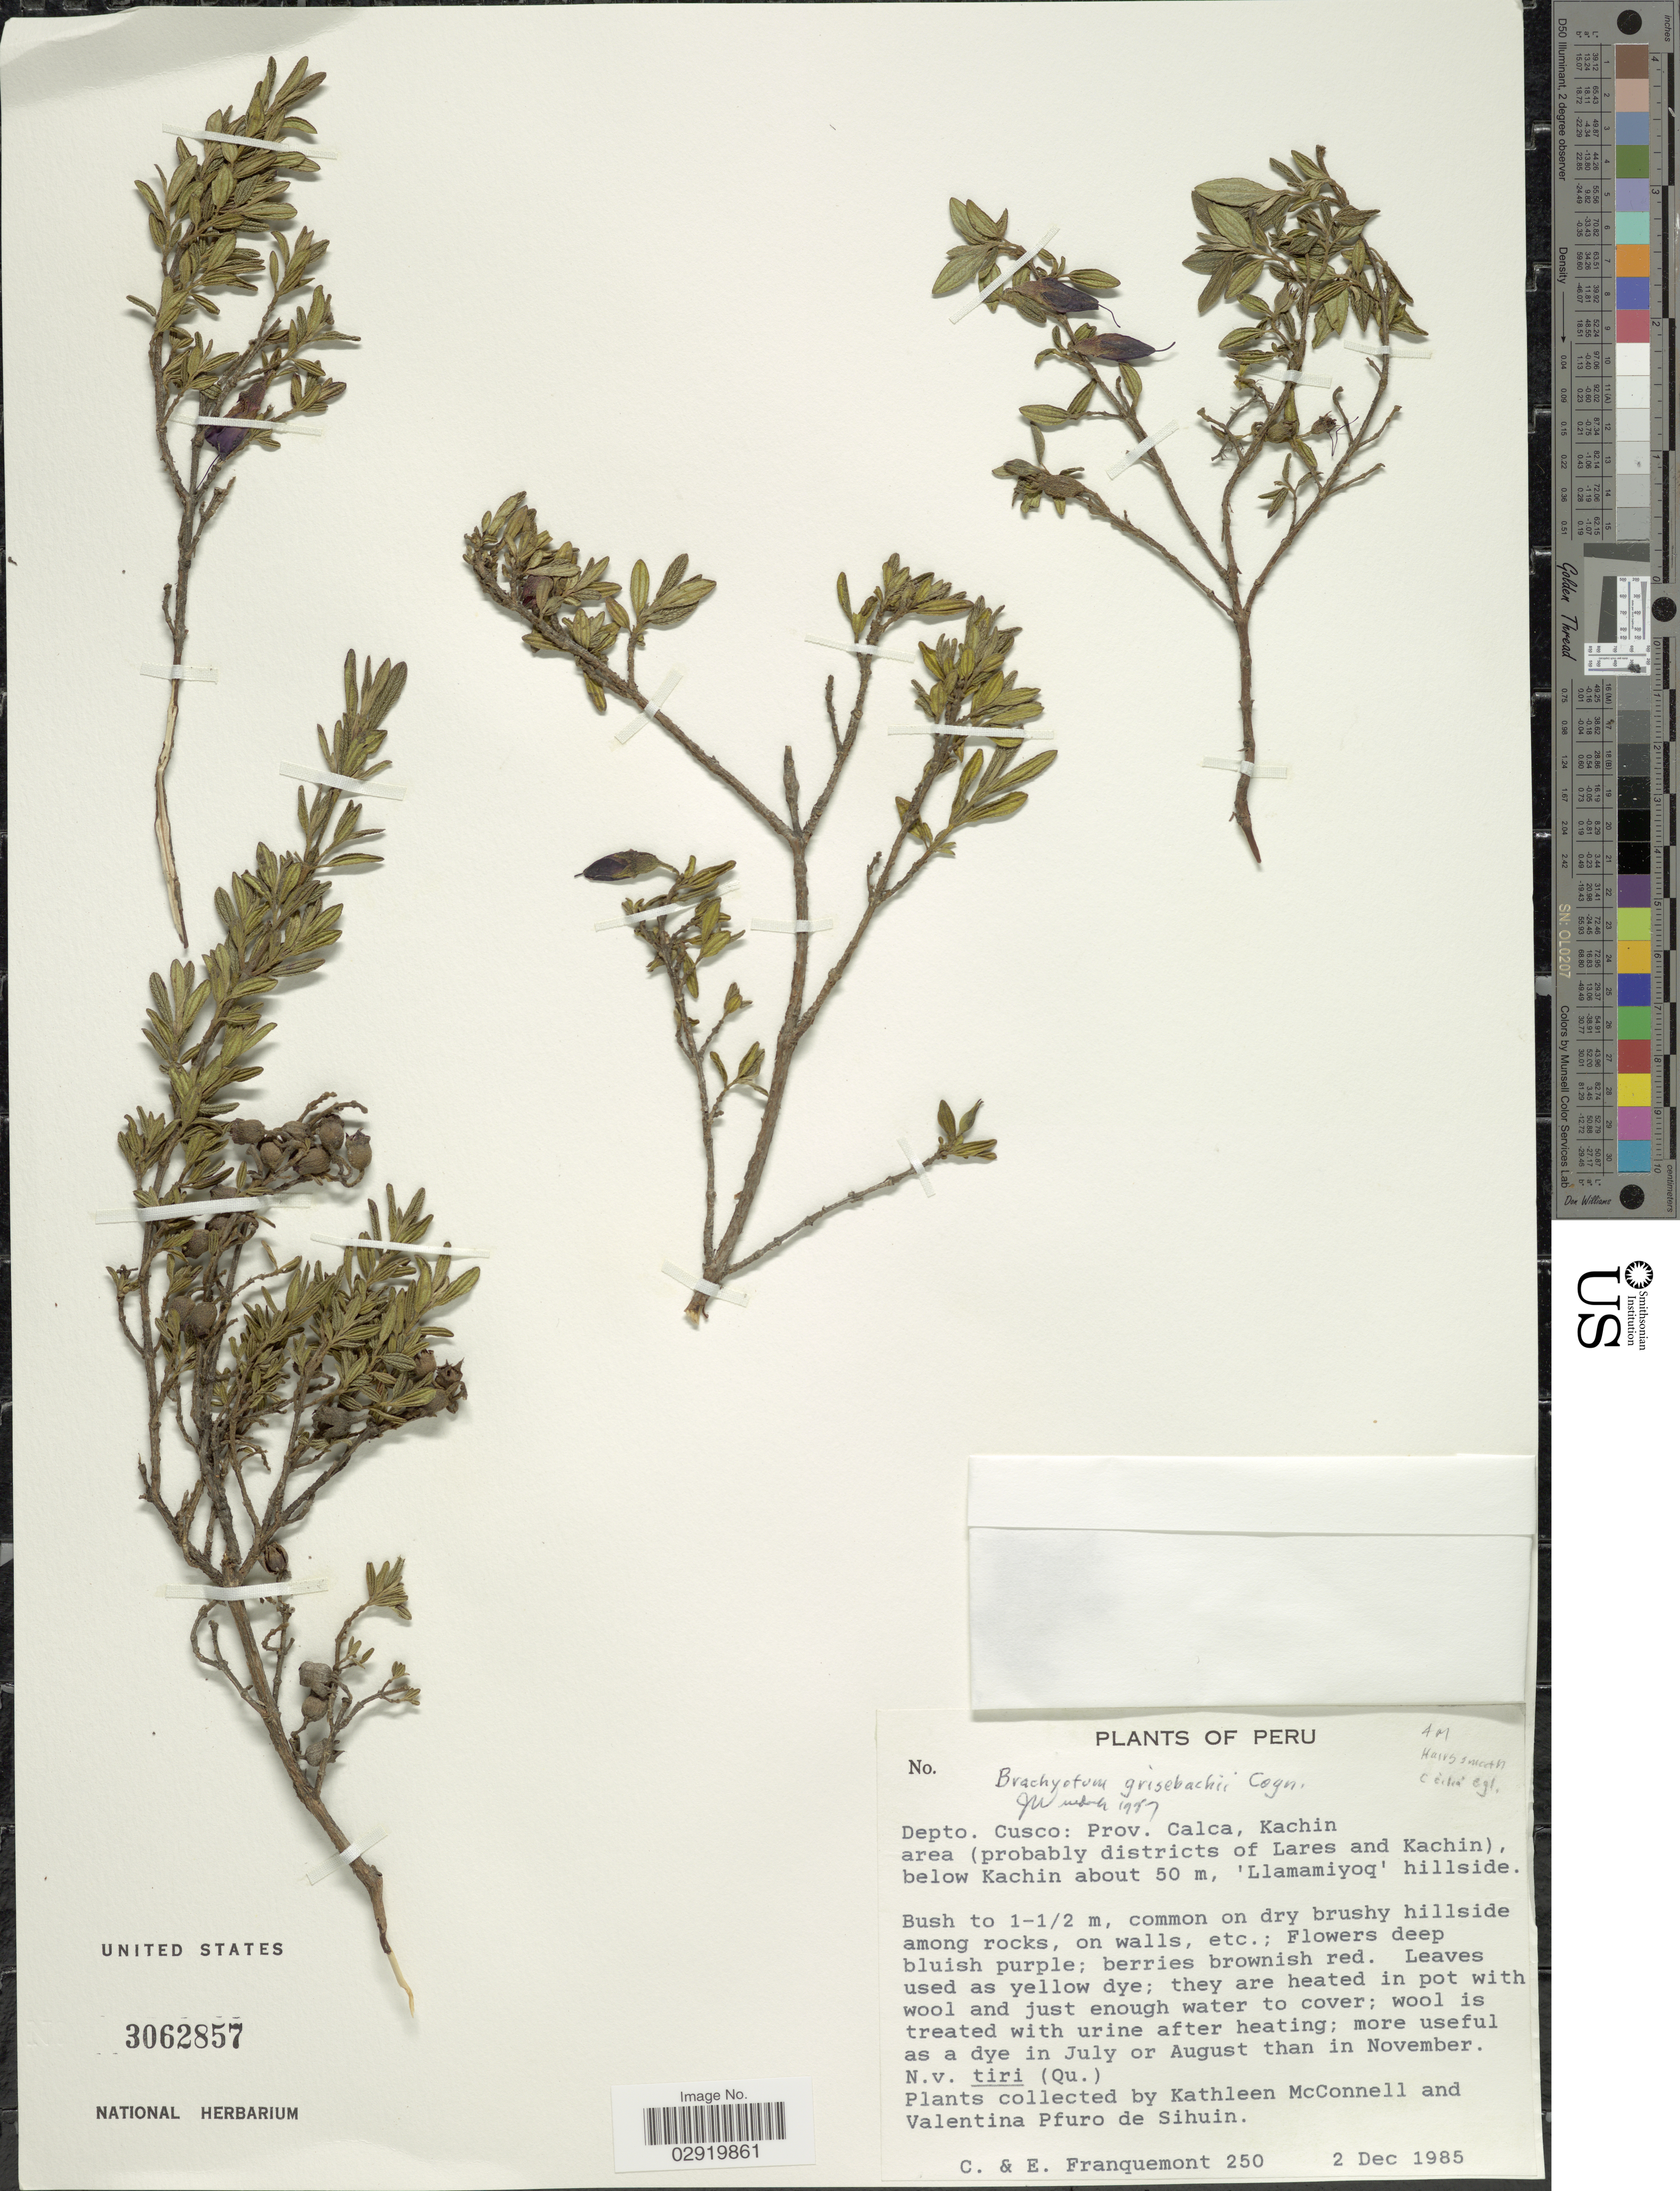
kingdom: Plantae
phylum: Tracheophyta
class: Magnoliopsida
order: Myrtales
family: Melastomataceae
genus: Brachyotum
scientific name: Brachyotum grisebachii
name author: Cogn.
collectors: K. McConnell, V. De Sihuin, C. Franquemont & E. Franquemont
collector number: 250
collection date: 1985-12-02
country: Peru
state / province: Cusco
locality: Depto. Cusco: Prov. Calca, Kachin area (probably districts of Lares and Kachin), below Kachin, 'Llamamiyoq' hillside.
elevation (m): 50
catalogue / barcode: US 3062857